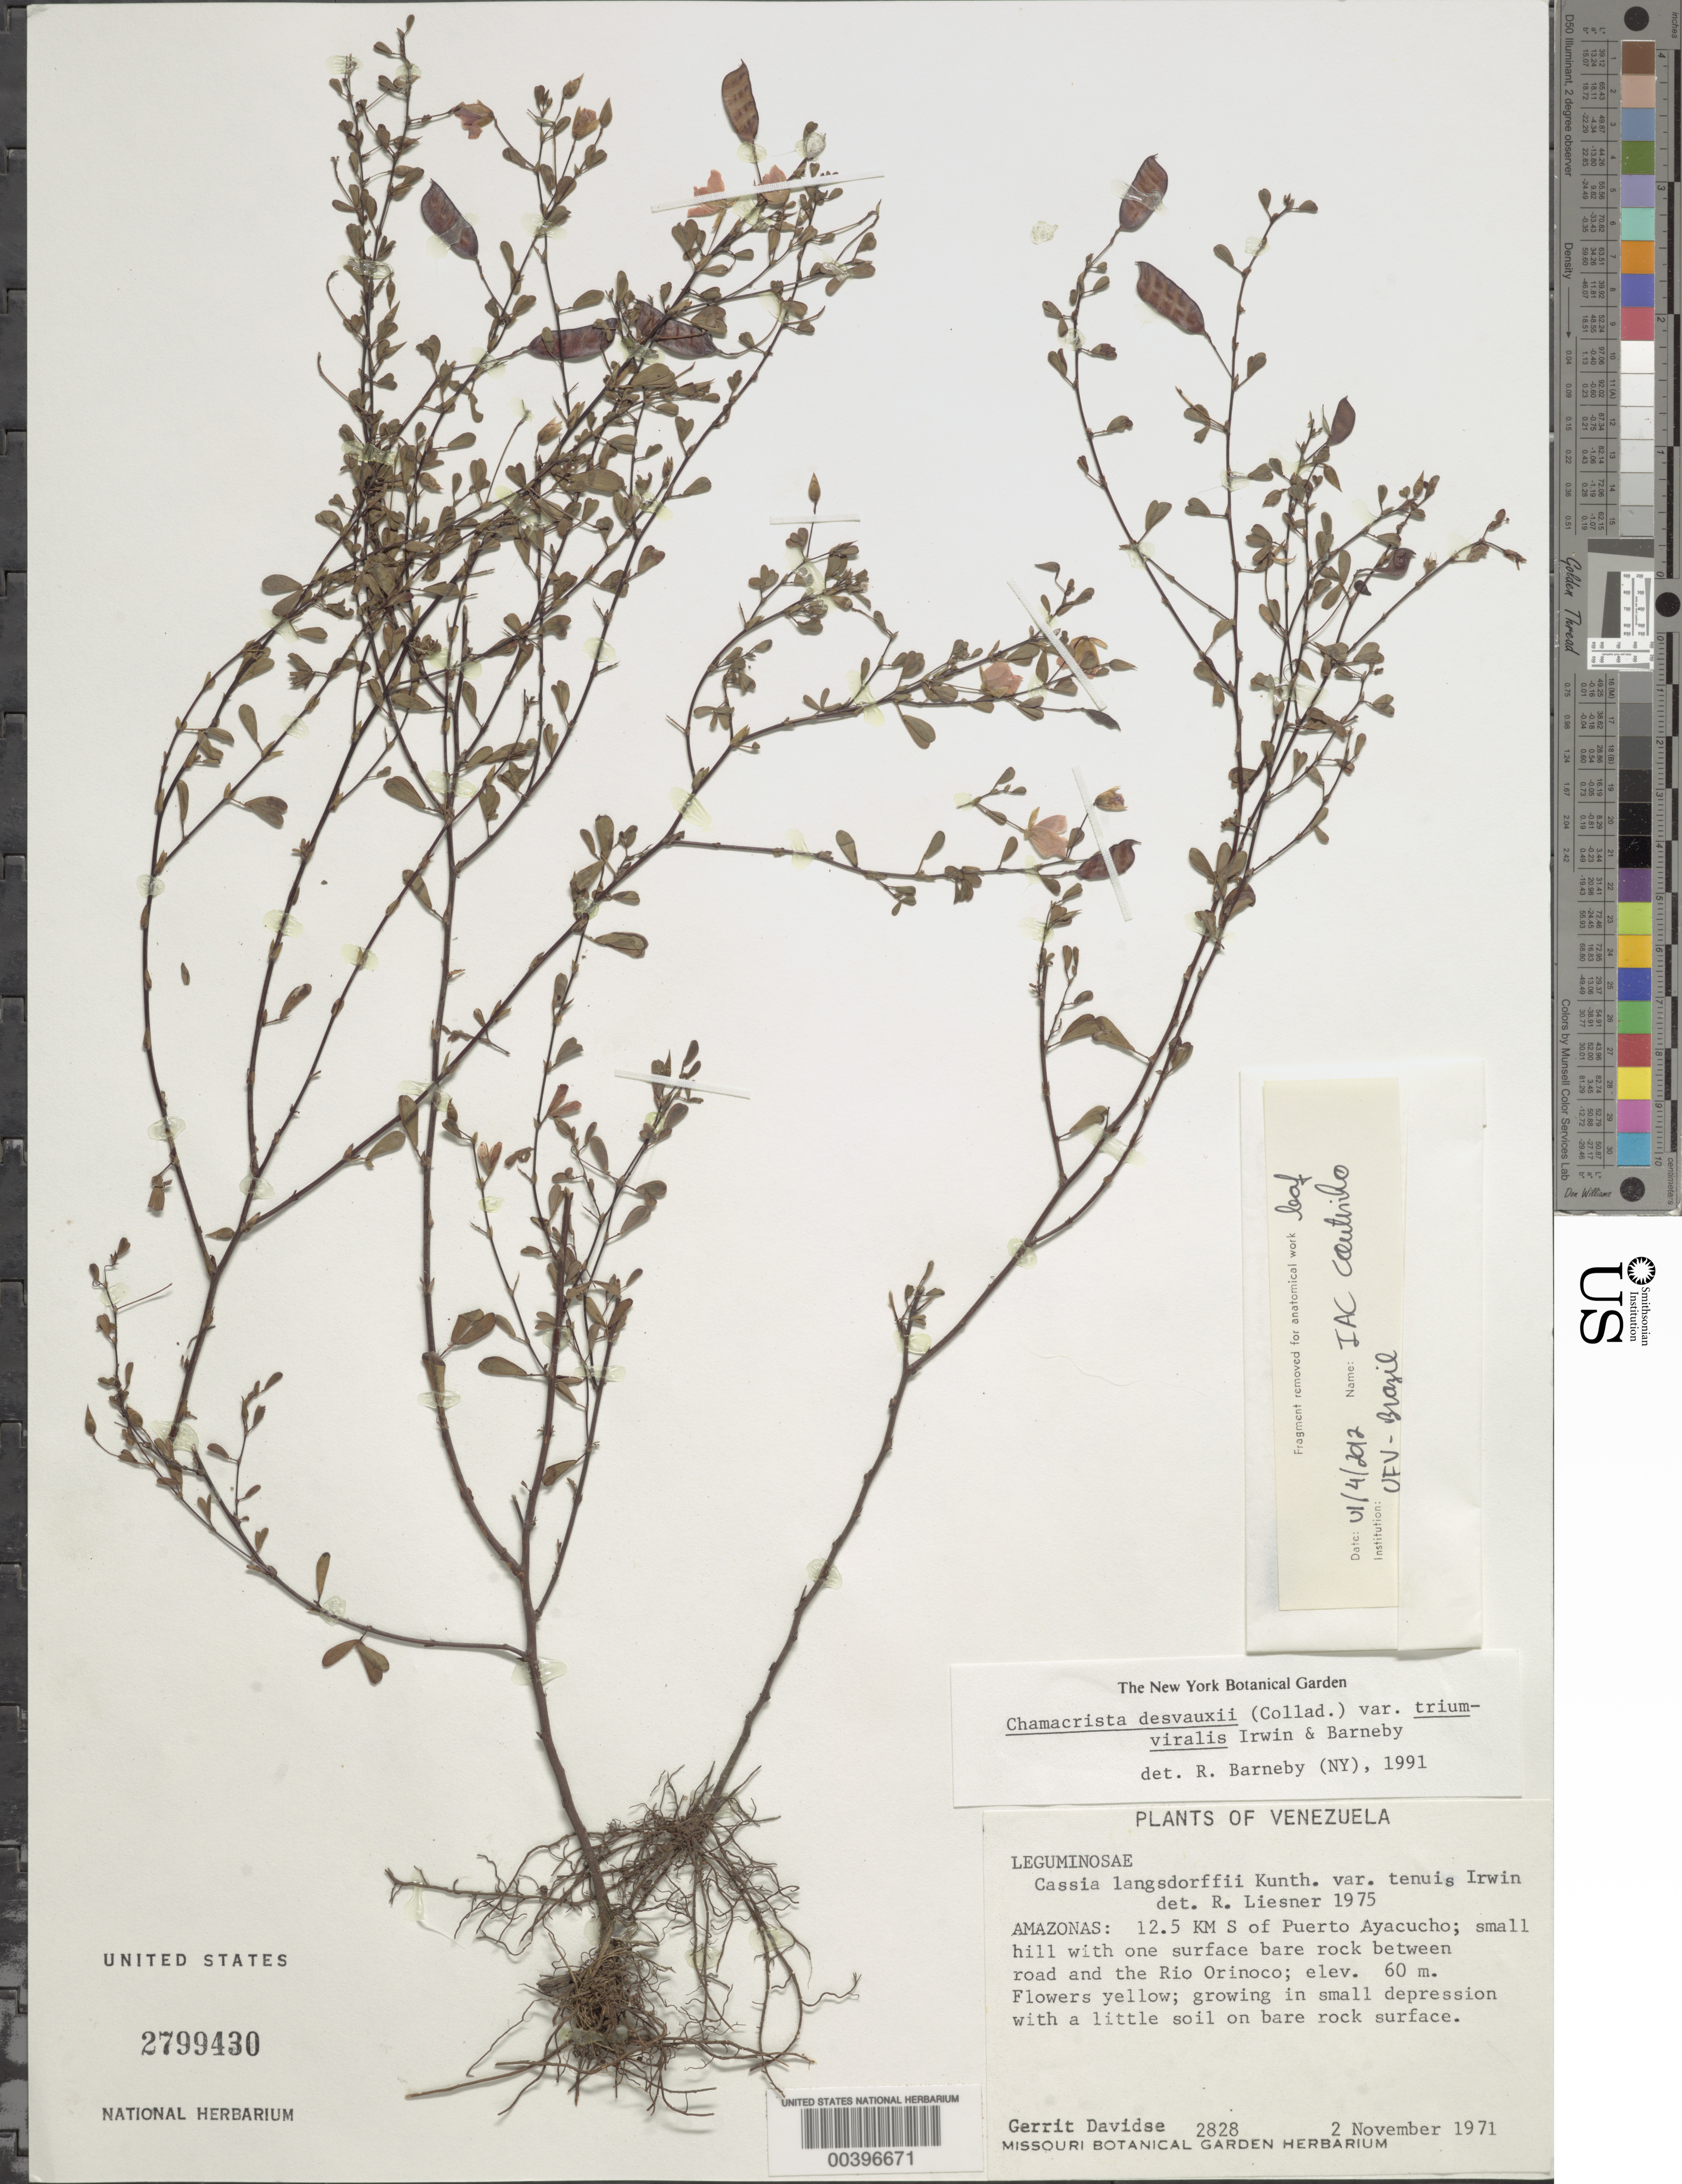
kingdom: Plantae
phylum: Tracheophyta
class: Magnoliopsida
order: Fabales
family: Fabaceae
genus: Chamaecrista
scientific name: Chamaecrista desvauxii var. triumviralis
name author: H.S. Irwin & Barneby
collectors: G. Davidse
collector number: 2828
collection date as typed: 02 Nov 1971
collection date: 1971-11-02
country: Venezuela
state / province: Amazonas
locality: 12.5 km s of puerto ayacucho; small hill with one surface fare rock between road and the rio orinoco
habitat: Growing in small depression with a little soil on bare rock surface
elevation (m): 60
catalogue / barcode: US 2799430